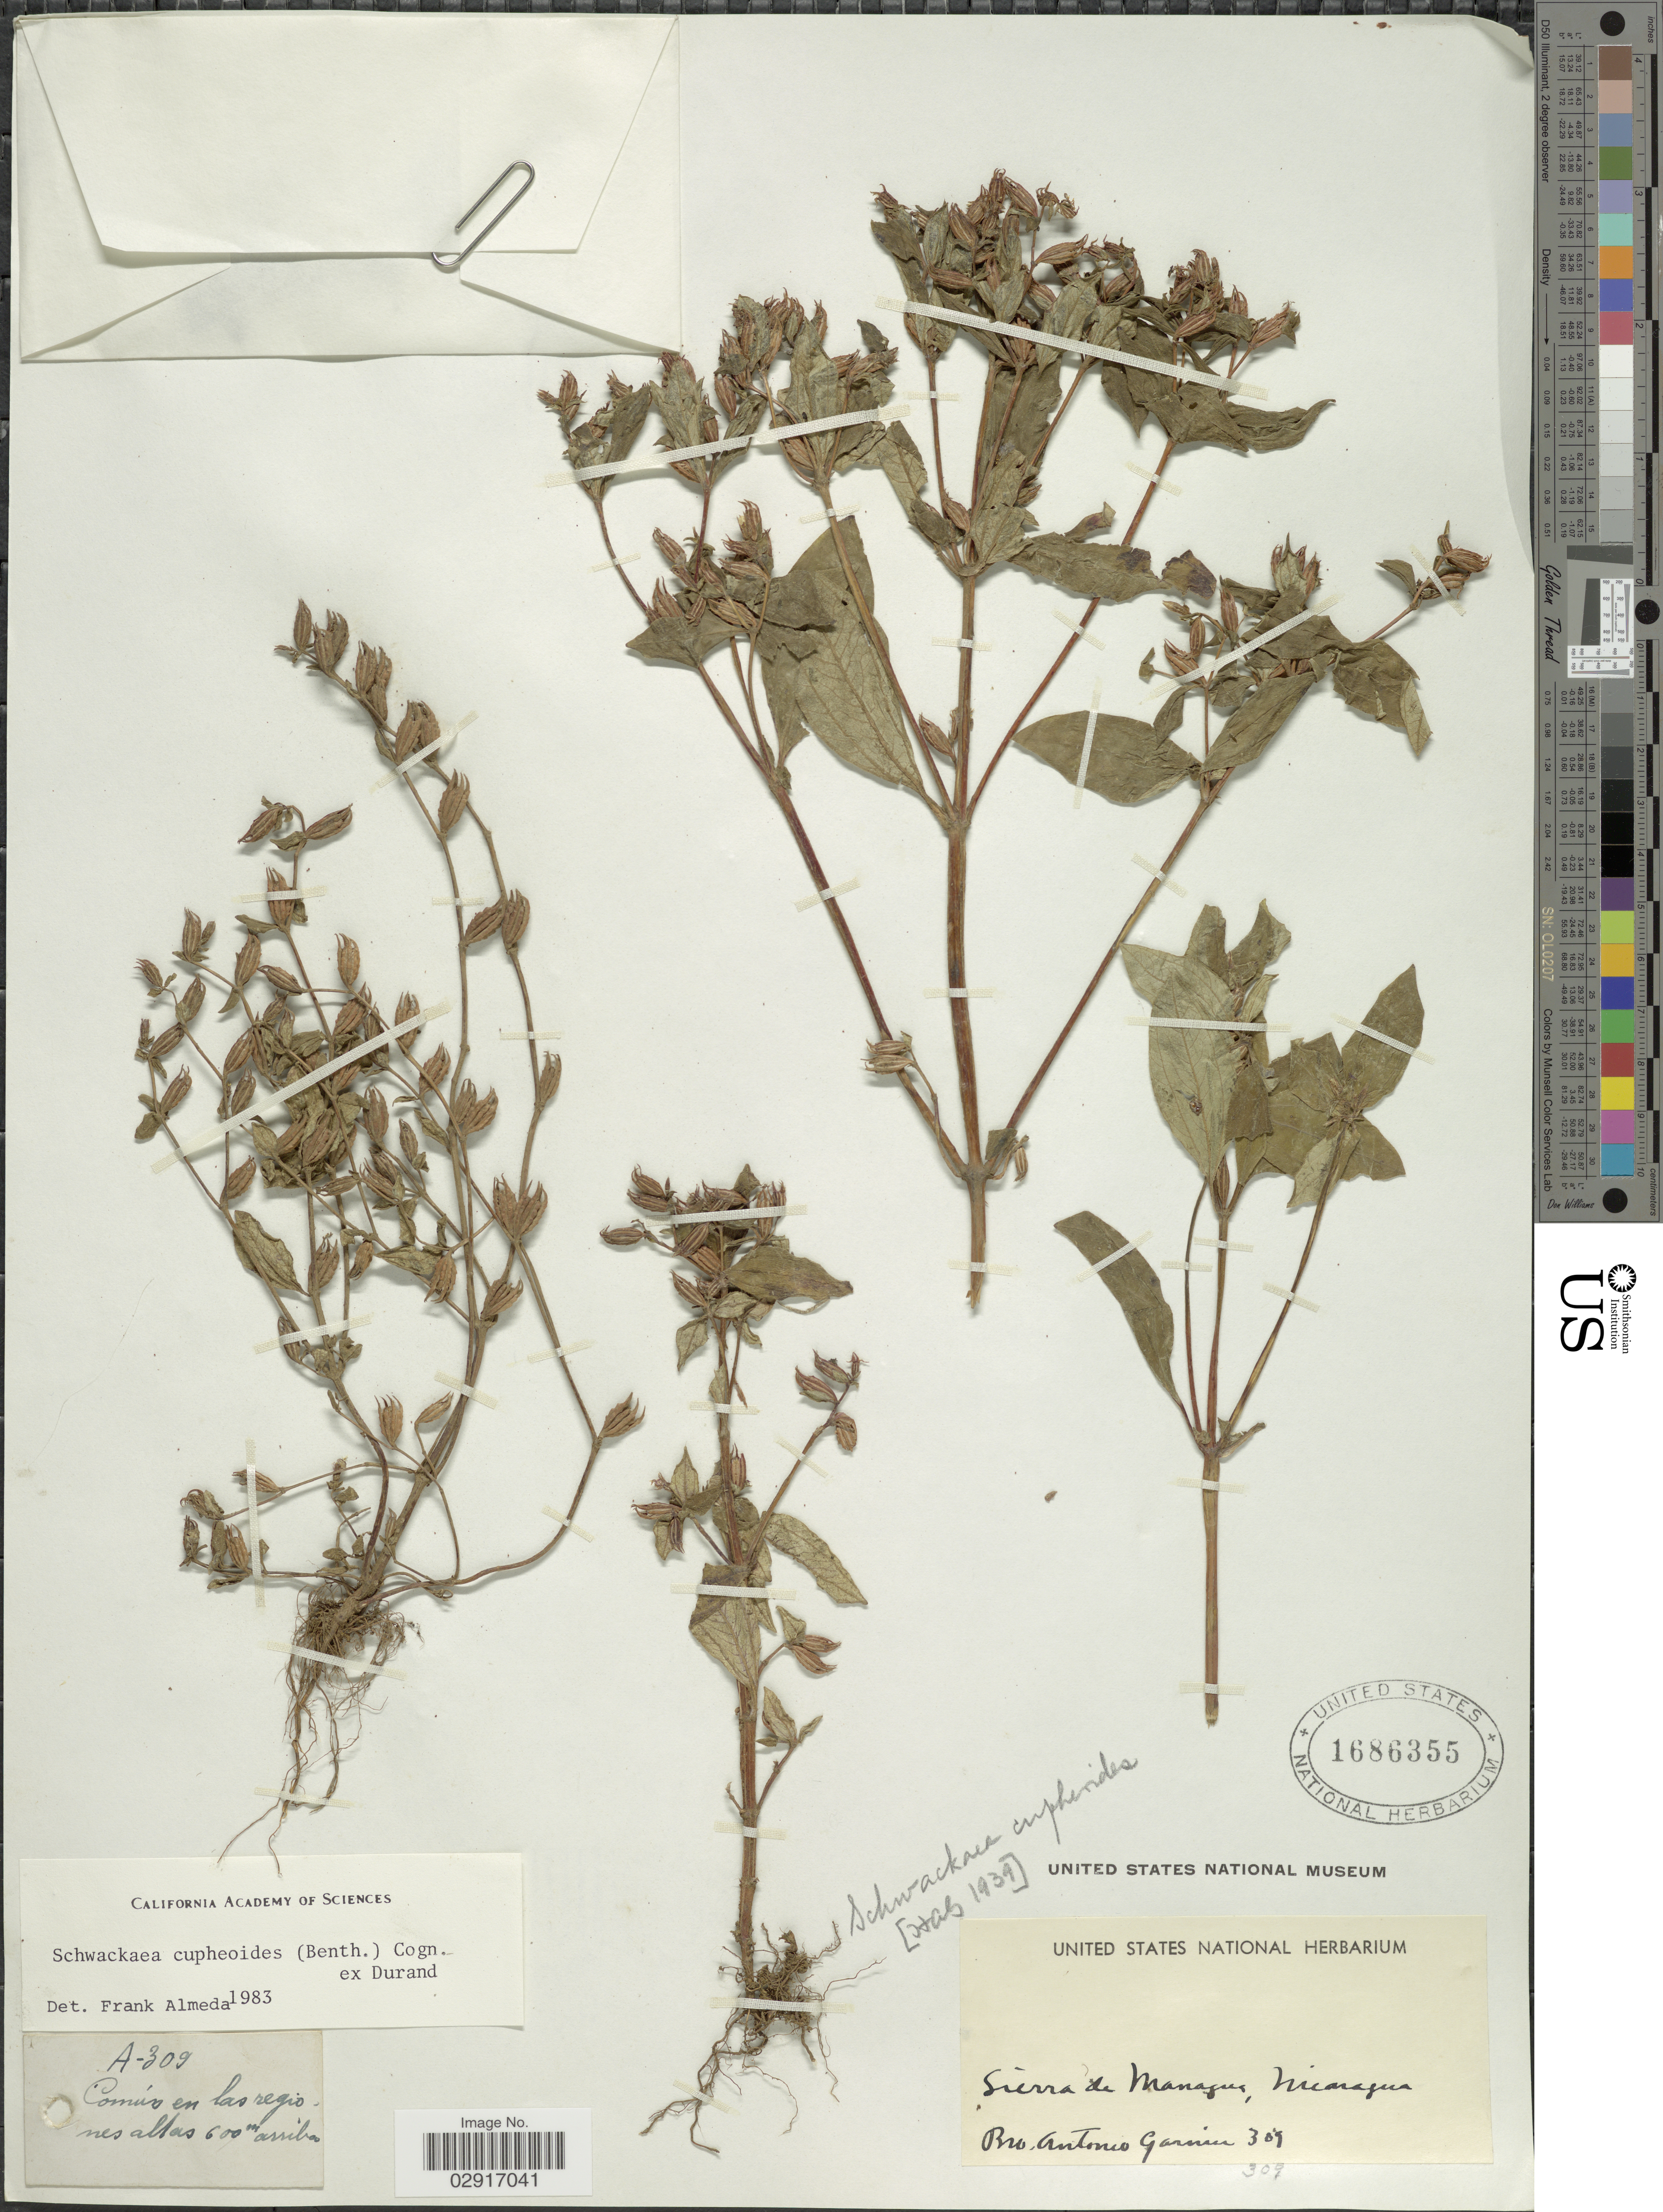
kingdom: Plantae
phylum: Tracheophyta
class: Magnoliopsida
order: Myrtales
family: Melastomataceae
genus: Schwackaea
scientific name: Schwackaea cupheoides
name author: (Benth.) Cogn.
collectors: Bro. A. Garnier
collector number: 309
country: Nicaragua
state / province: Managua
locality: Sierra de Managua.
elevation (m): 600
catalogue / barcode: US 1686355